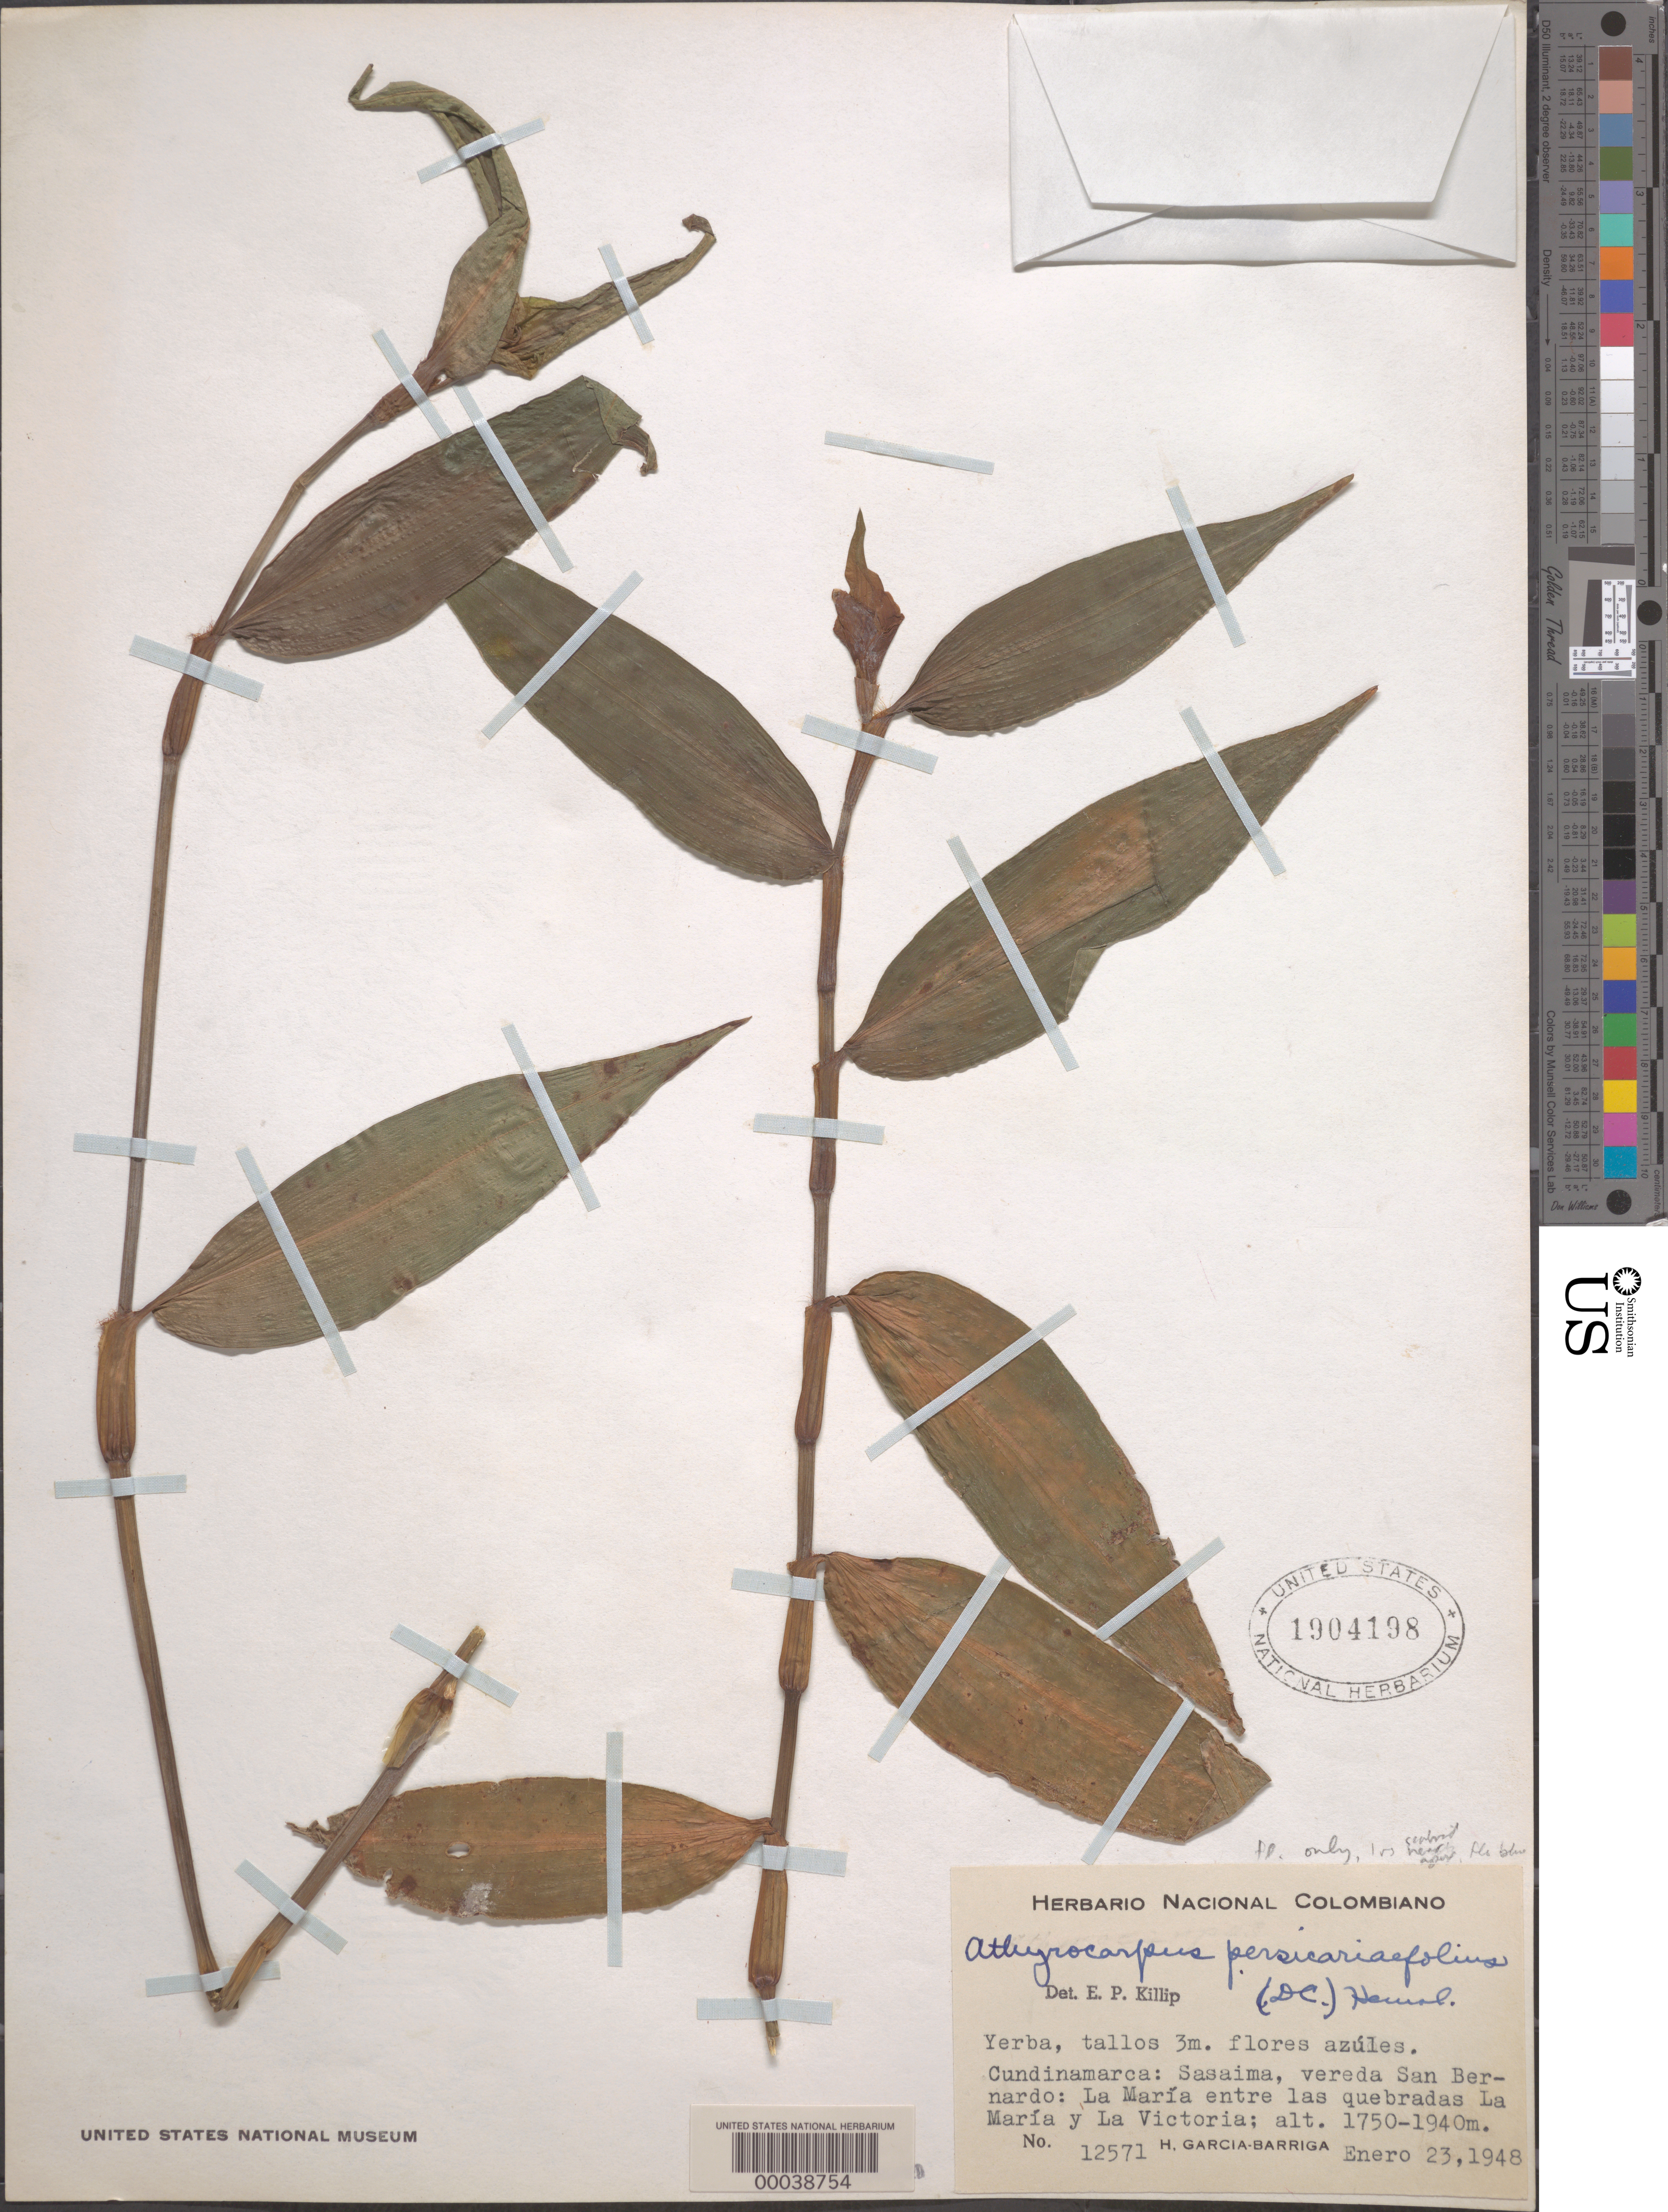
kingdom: Plantae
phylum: Tracheophyta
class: Liliopsida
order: Commelinales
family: Commelinaceae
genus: Commelina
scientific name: Commelina obliqua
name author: Vahl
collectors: H. García Barriga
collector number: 12571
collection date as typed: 23 Jan 1948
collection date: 1948-01-23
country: Colombia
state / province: Cundinamarca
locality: Sasaima; between la Maria and la Victoria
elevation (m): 1750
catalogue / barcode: US 1904198